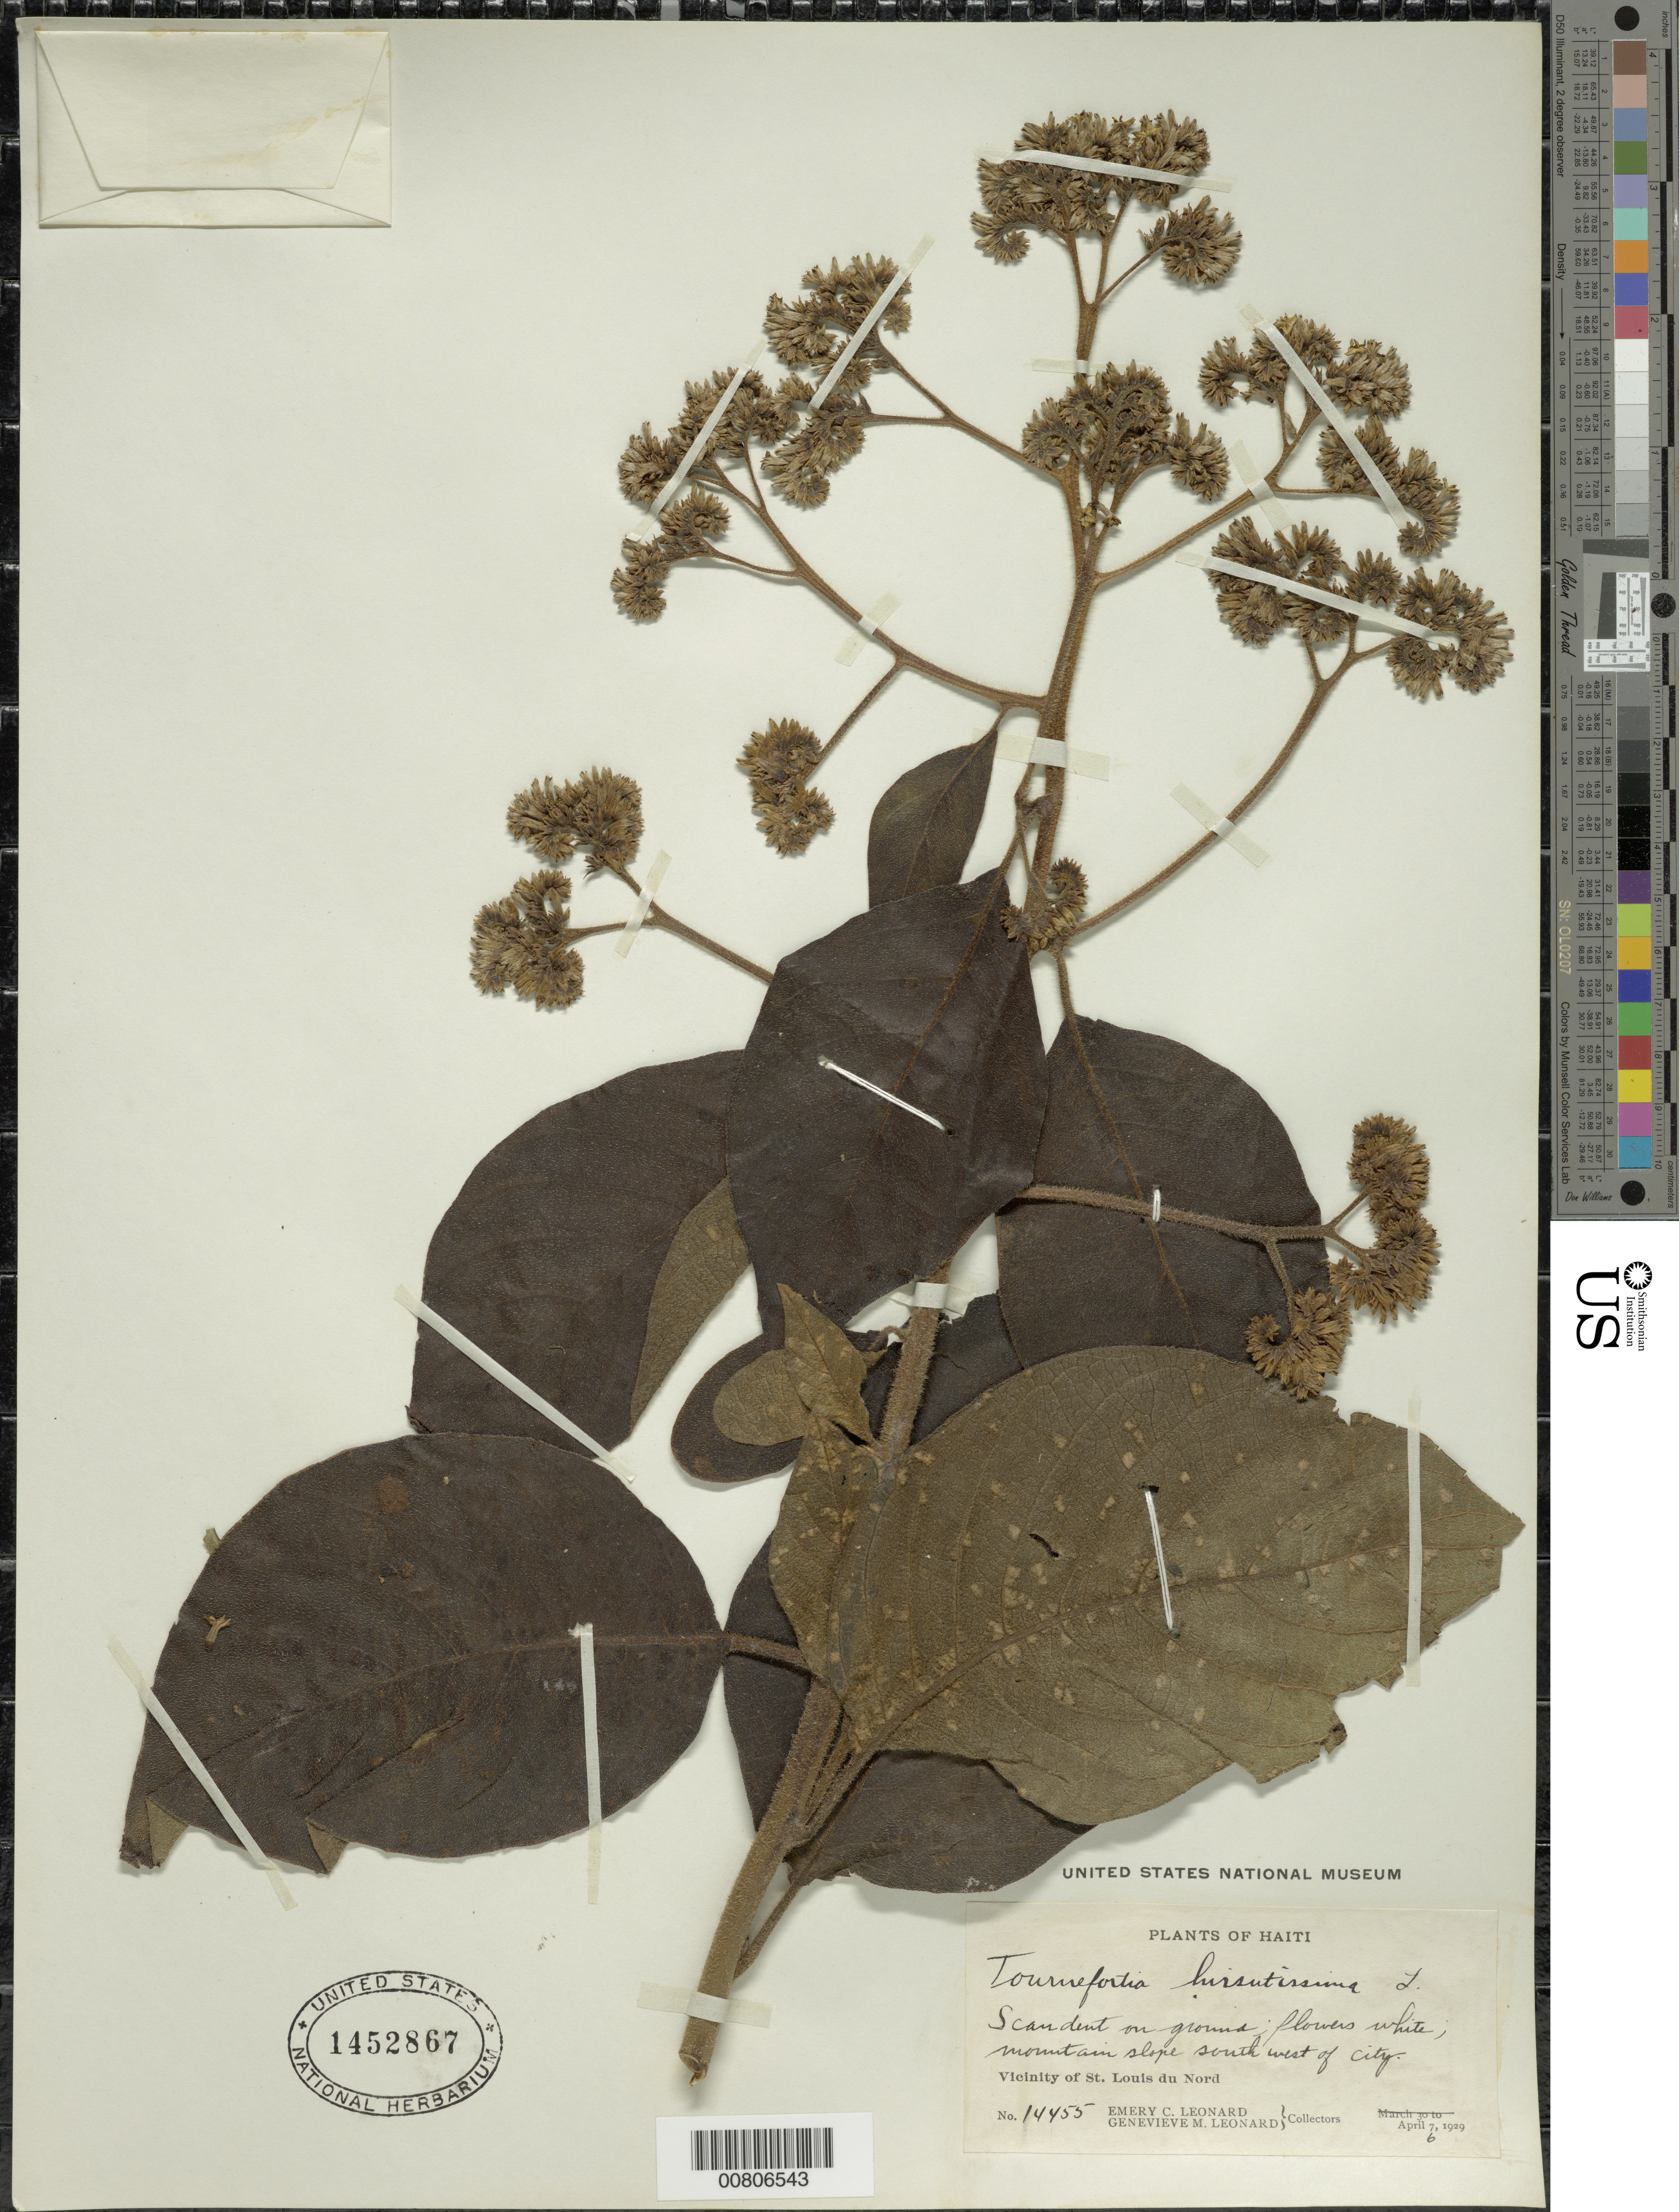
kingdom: Plantae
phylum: Tracheophyta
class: Magnoliopsida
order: Boraginales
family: Heliotropiaceae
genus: Tournefortia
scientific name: Tournefortia hirsutissima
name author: L.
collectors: E. C. Leonard & G. M. Leonard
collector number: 14455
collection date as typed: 06 Apr 1929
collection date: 1929-04-06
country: Haiti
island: Hispaniola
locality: St. Louis du Nord, SW of city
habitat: Mountian slope, on ground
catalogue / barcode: US 1452867